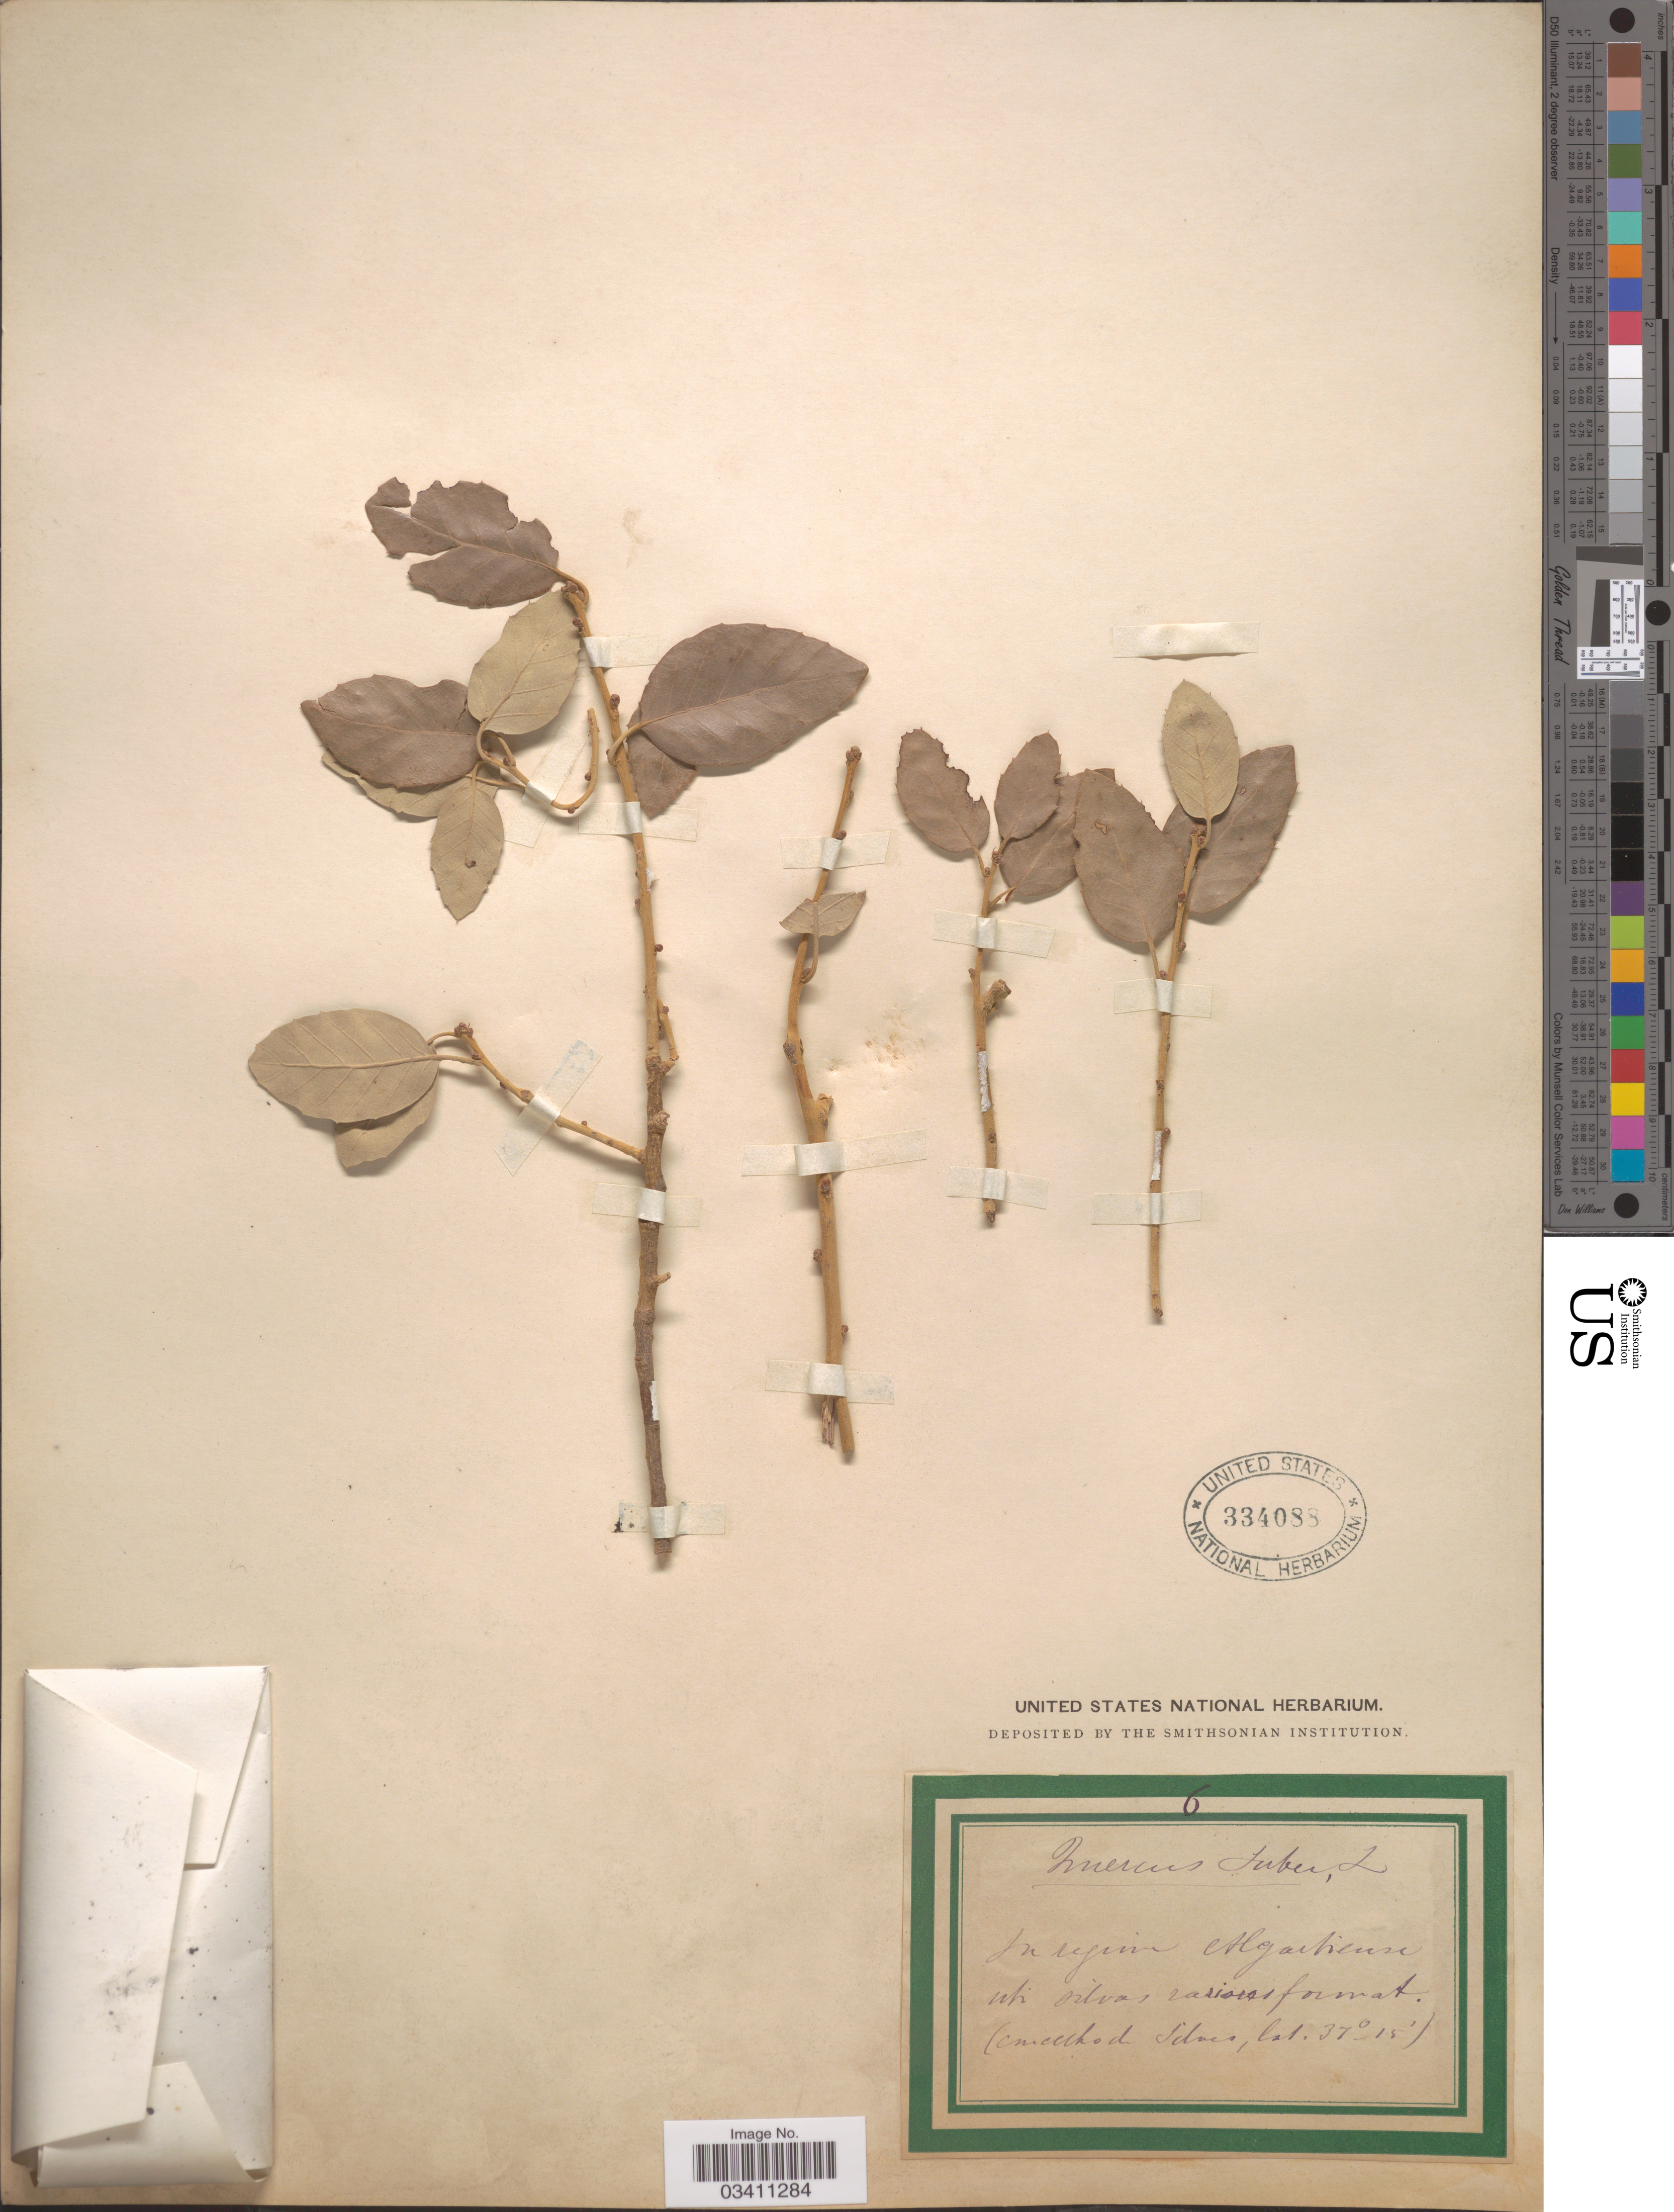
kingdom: Plantae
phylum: Tracheophyta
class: Magnoliopsida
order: Fagales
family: Fagaceae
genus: Quercus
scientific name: Quercus suber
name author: L.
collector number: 6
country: Portugal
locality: In regione Algartiense ubi silvas rarioras format. (cmethod Silves). [interpreted]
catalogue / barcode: US 334088